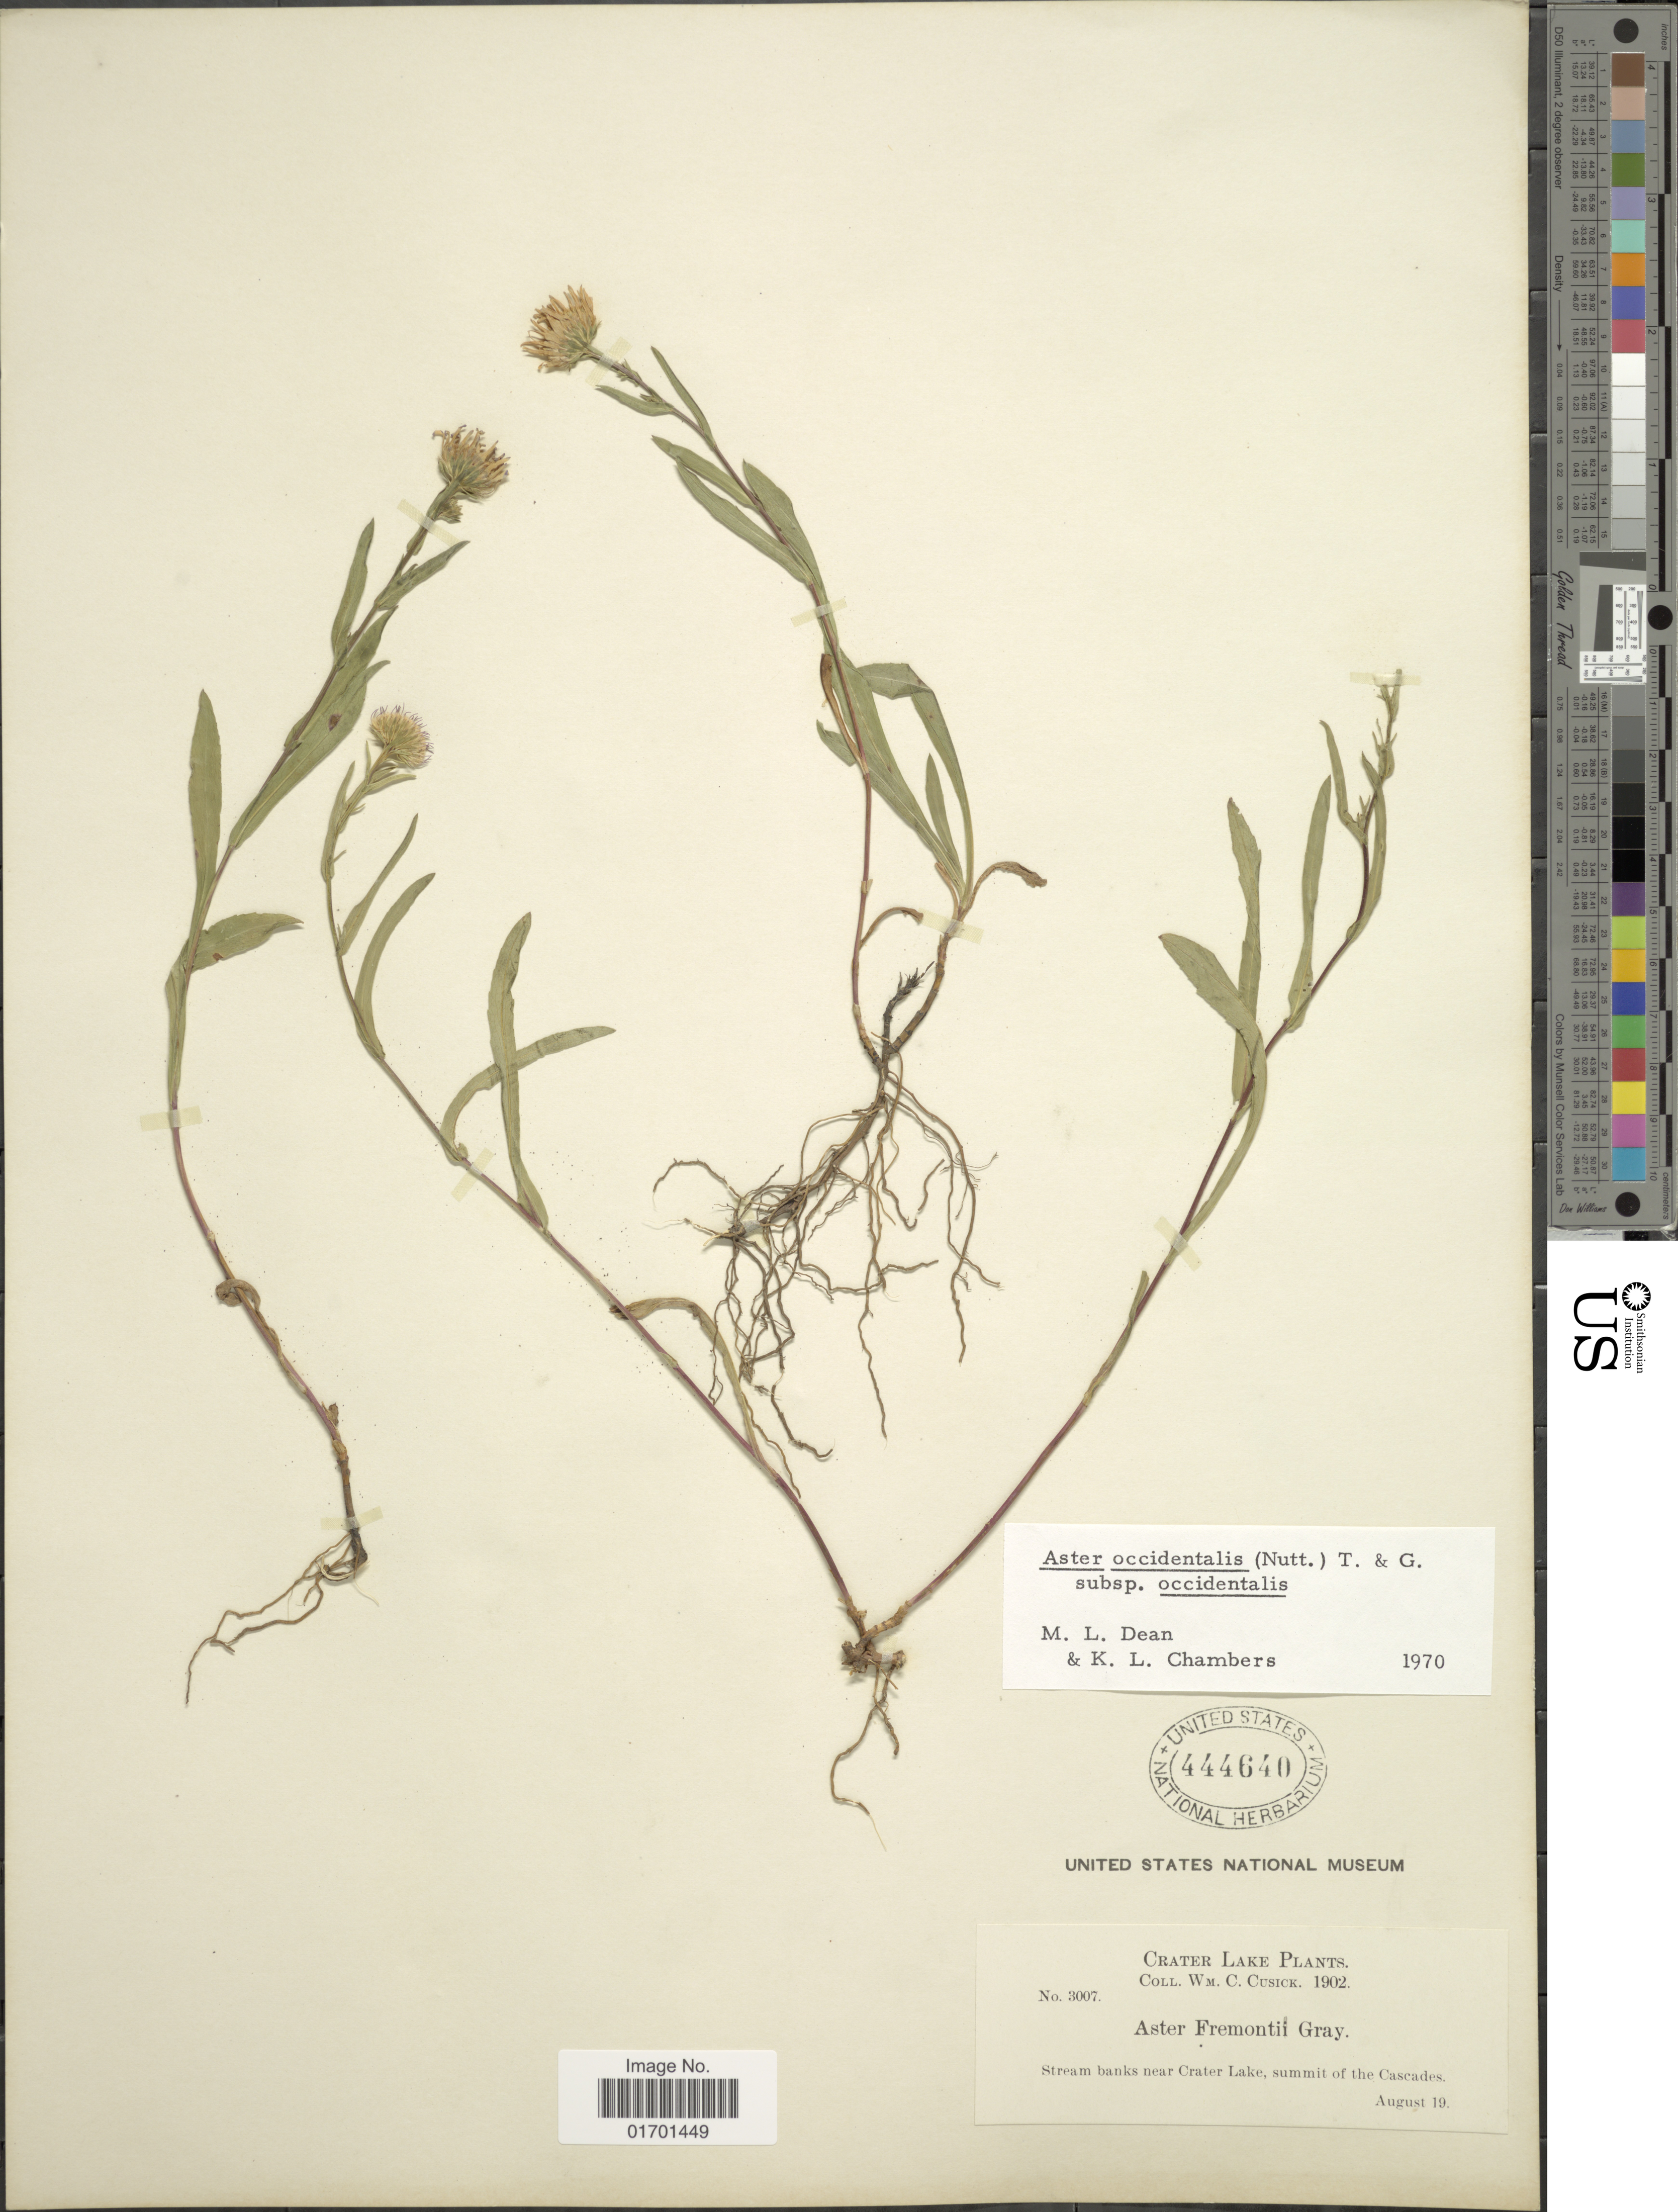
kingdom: Plantae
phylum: Tracheophyta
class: Magnoliopsida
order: Asterales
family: Asteraceae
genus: Symphyotrichum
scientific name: Symphyotrichum spathulatum var. spathulatum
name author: (Lindl.) G.L. Nesom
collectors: W. C. Cusick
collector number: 3007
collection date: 1902-08-19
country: United States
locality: Crater Lake Plants, Stream banks near Crater Lake, summit of Cascades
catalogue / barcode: US 444640